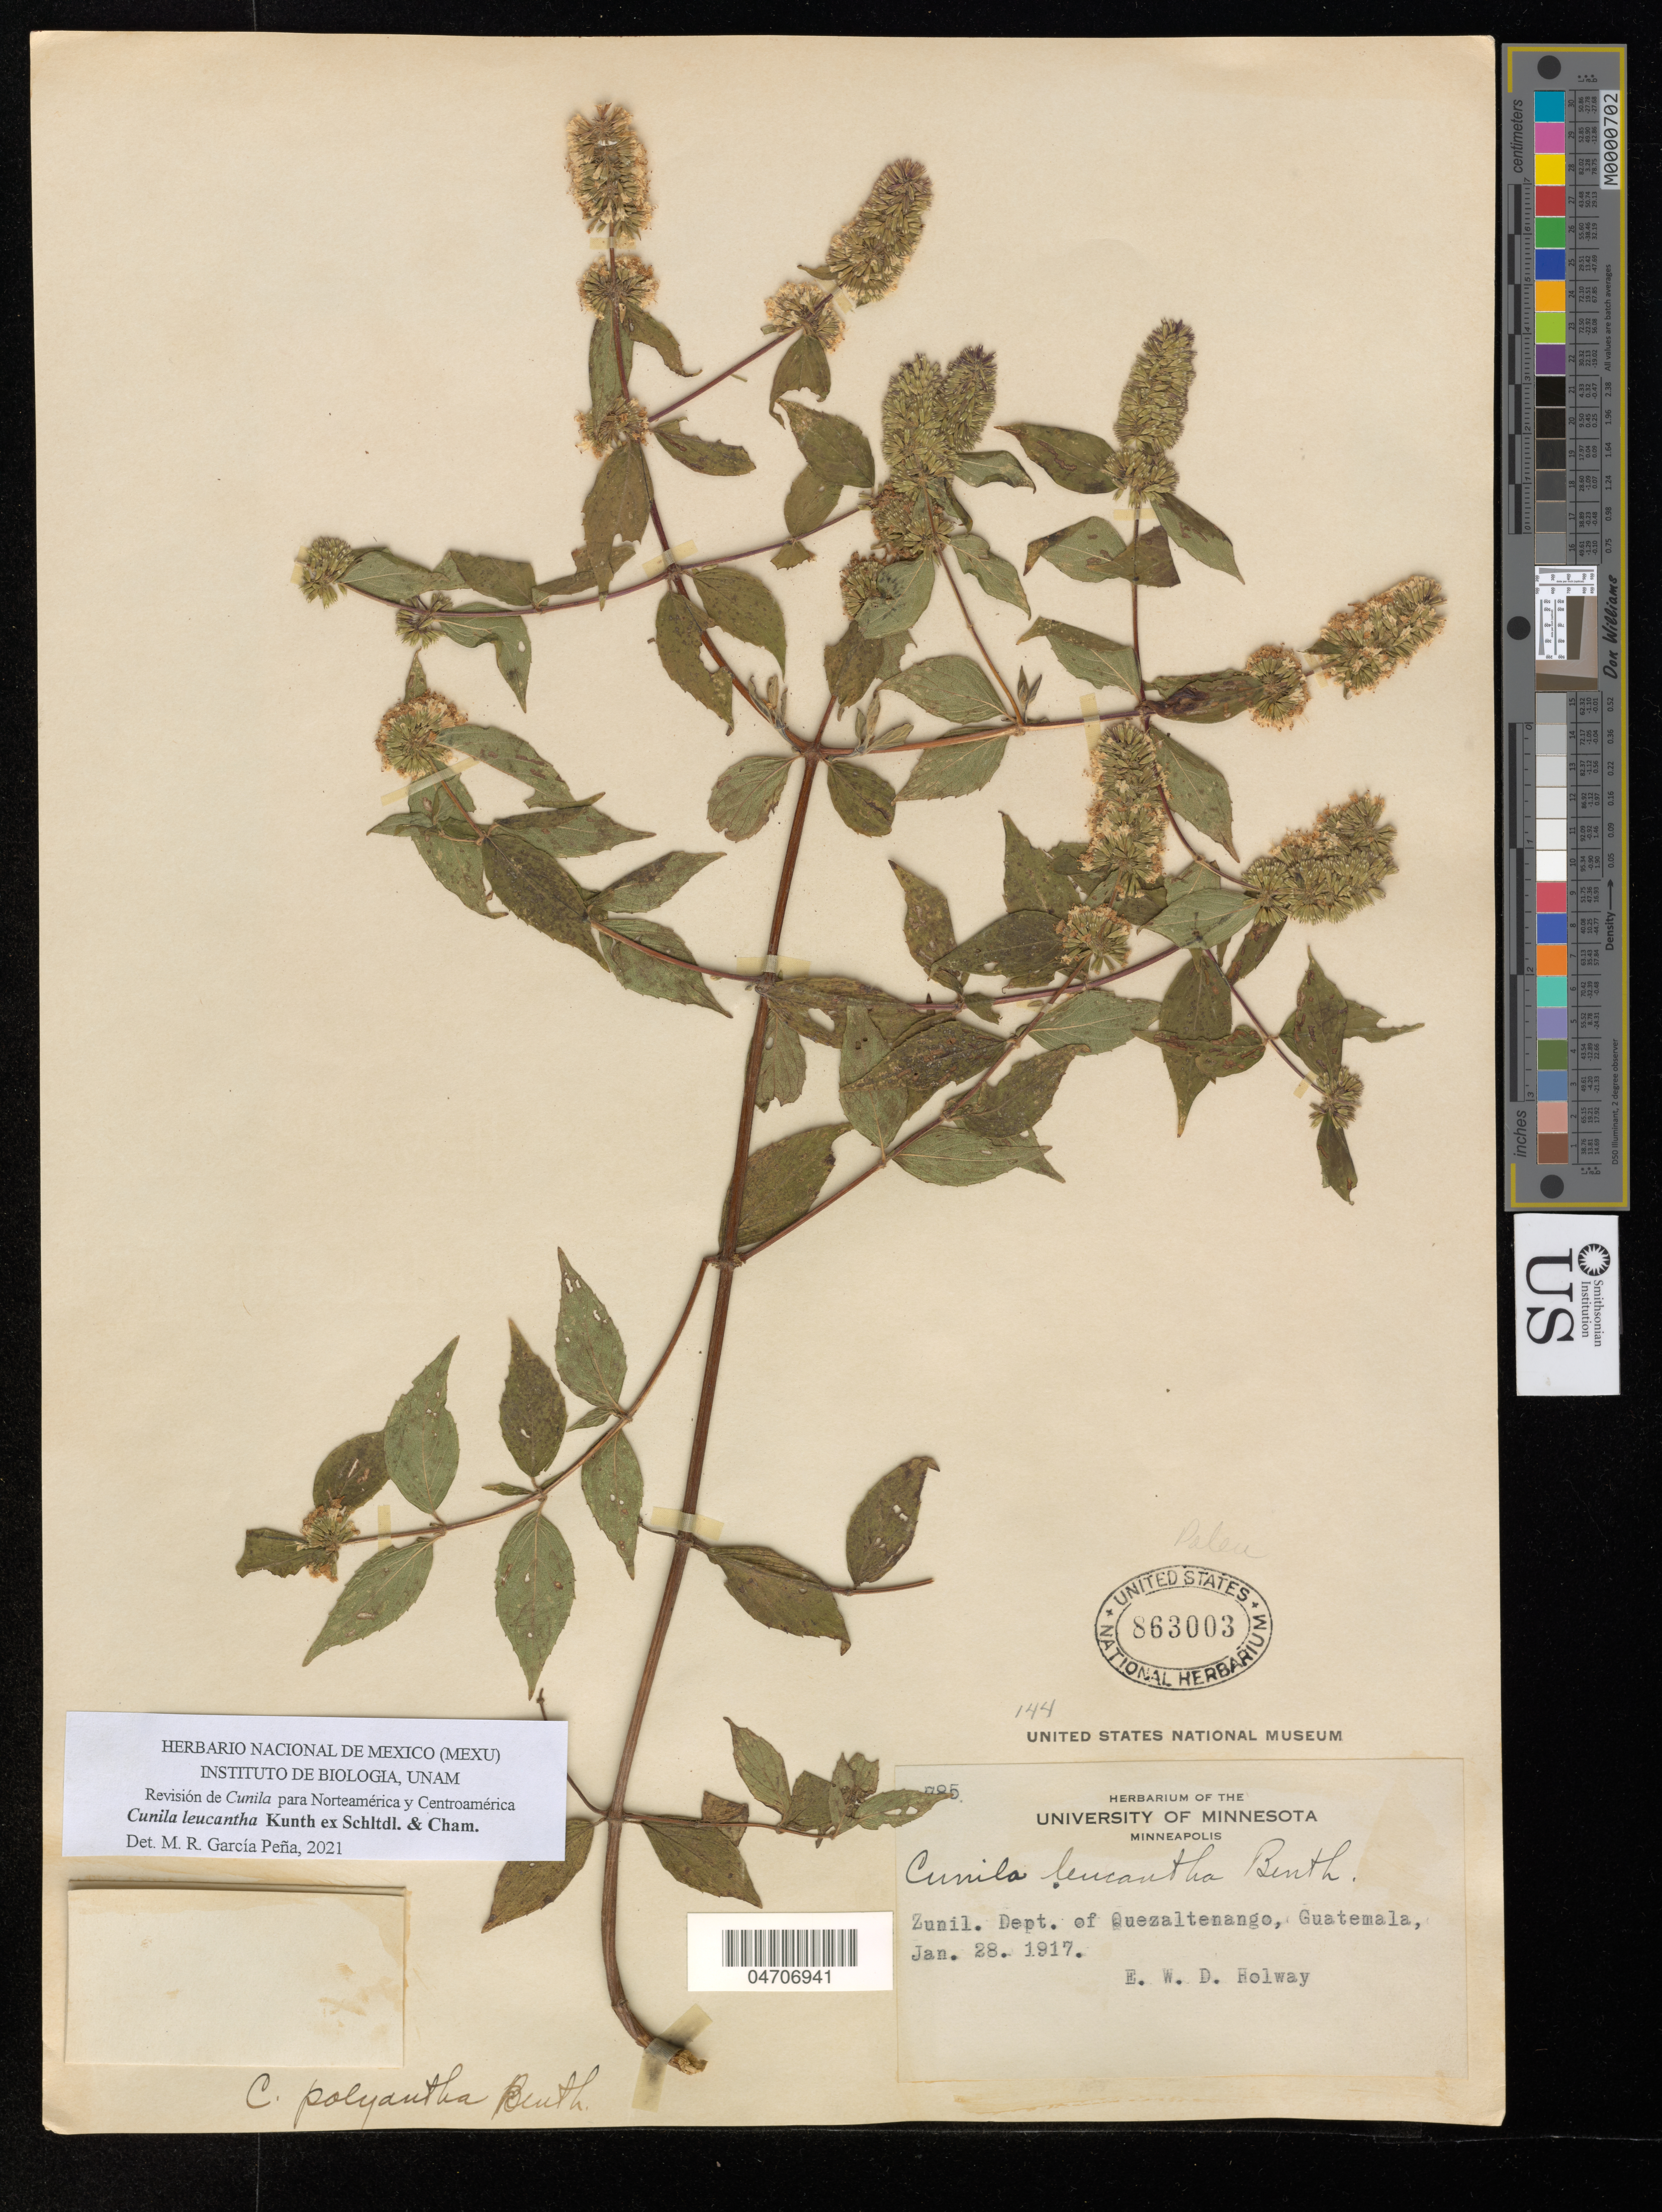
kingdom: Plantae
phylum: Tracheophyta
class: Magnoliopsida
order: Lamiales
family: Lamiaceae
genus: Cunila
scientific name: Cunila polyantha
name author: Benth.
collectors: E. Holway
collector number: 785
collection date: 1917-01-28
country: Guatemala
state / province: Quezaltenango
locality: Zunil. Dept. of Quezaltenango.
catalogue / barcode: US 863003